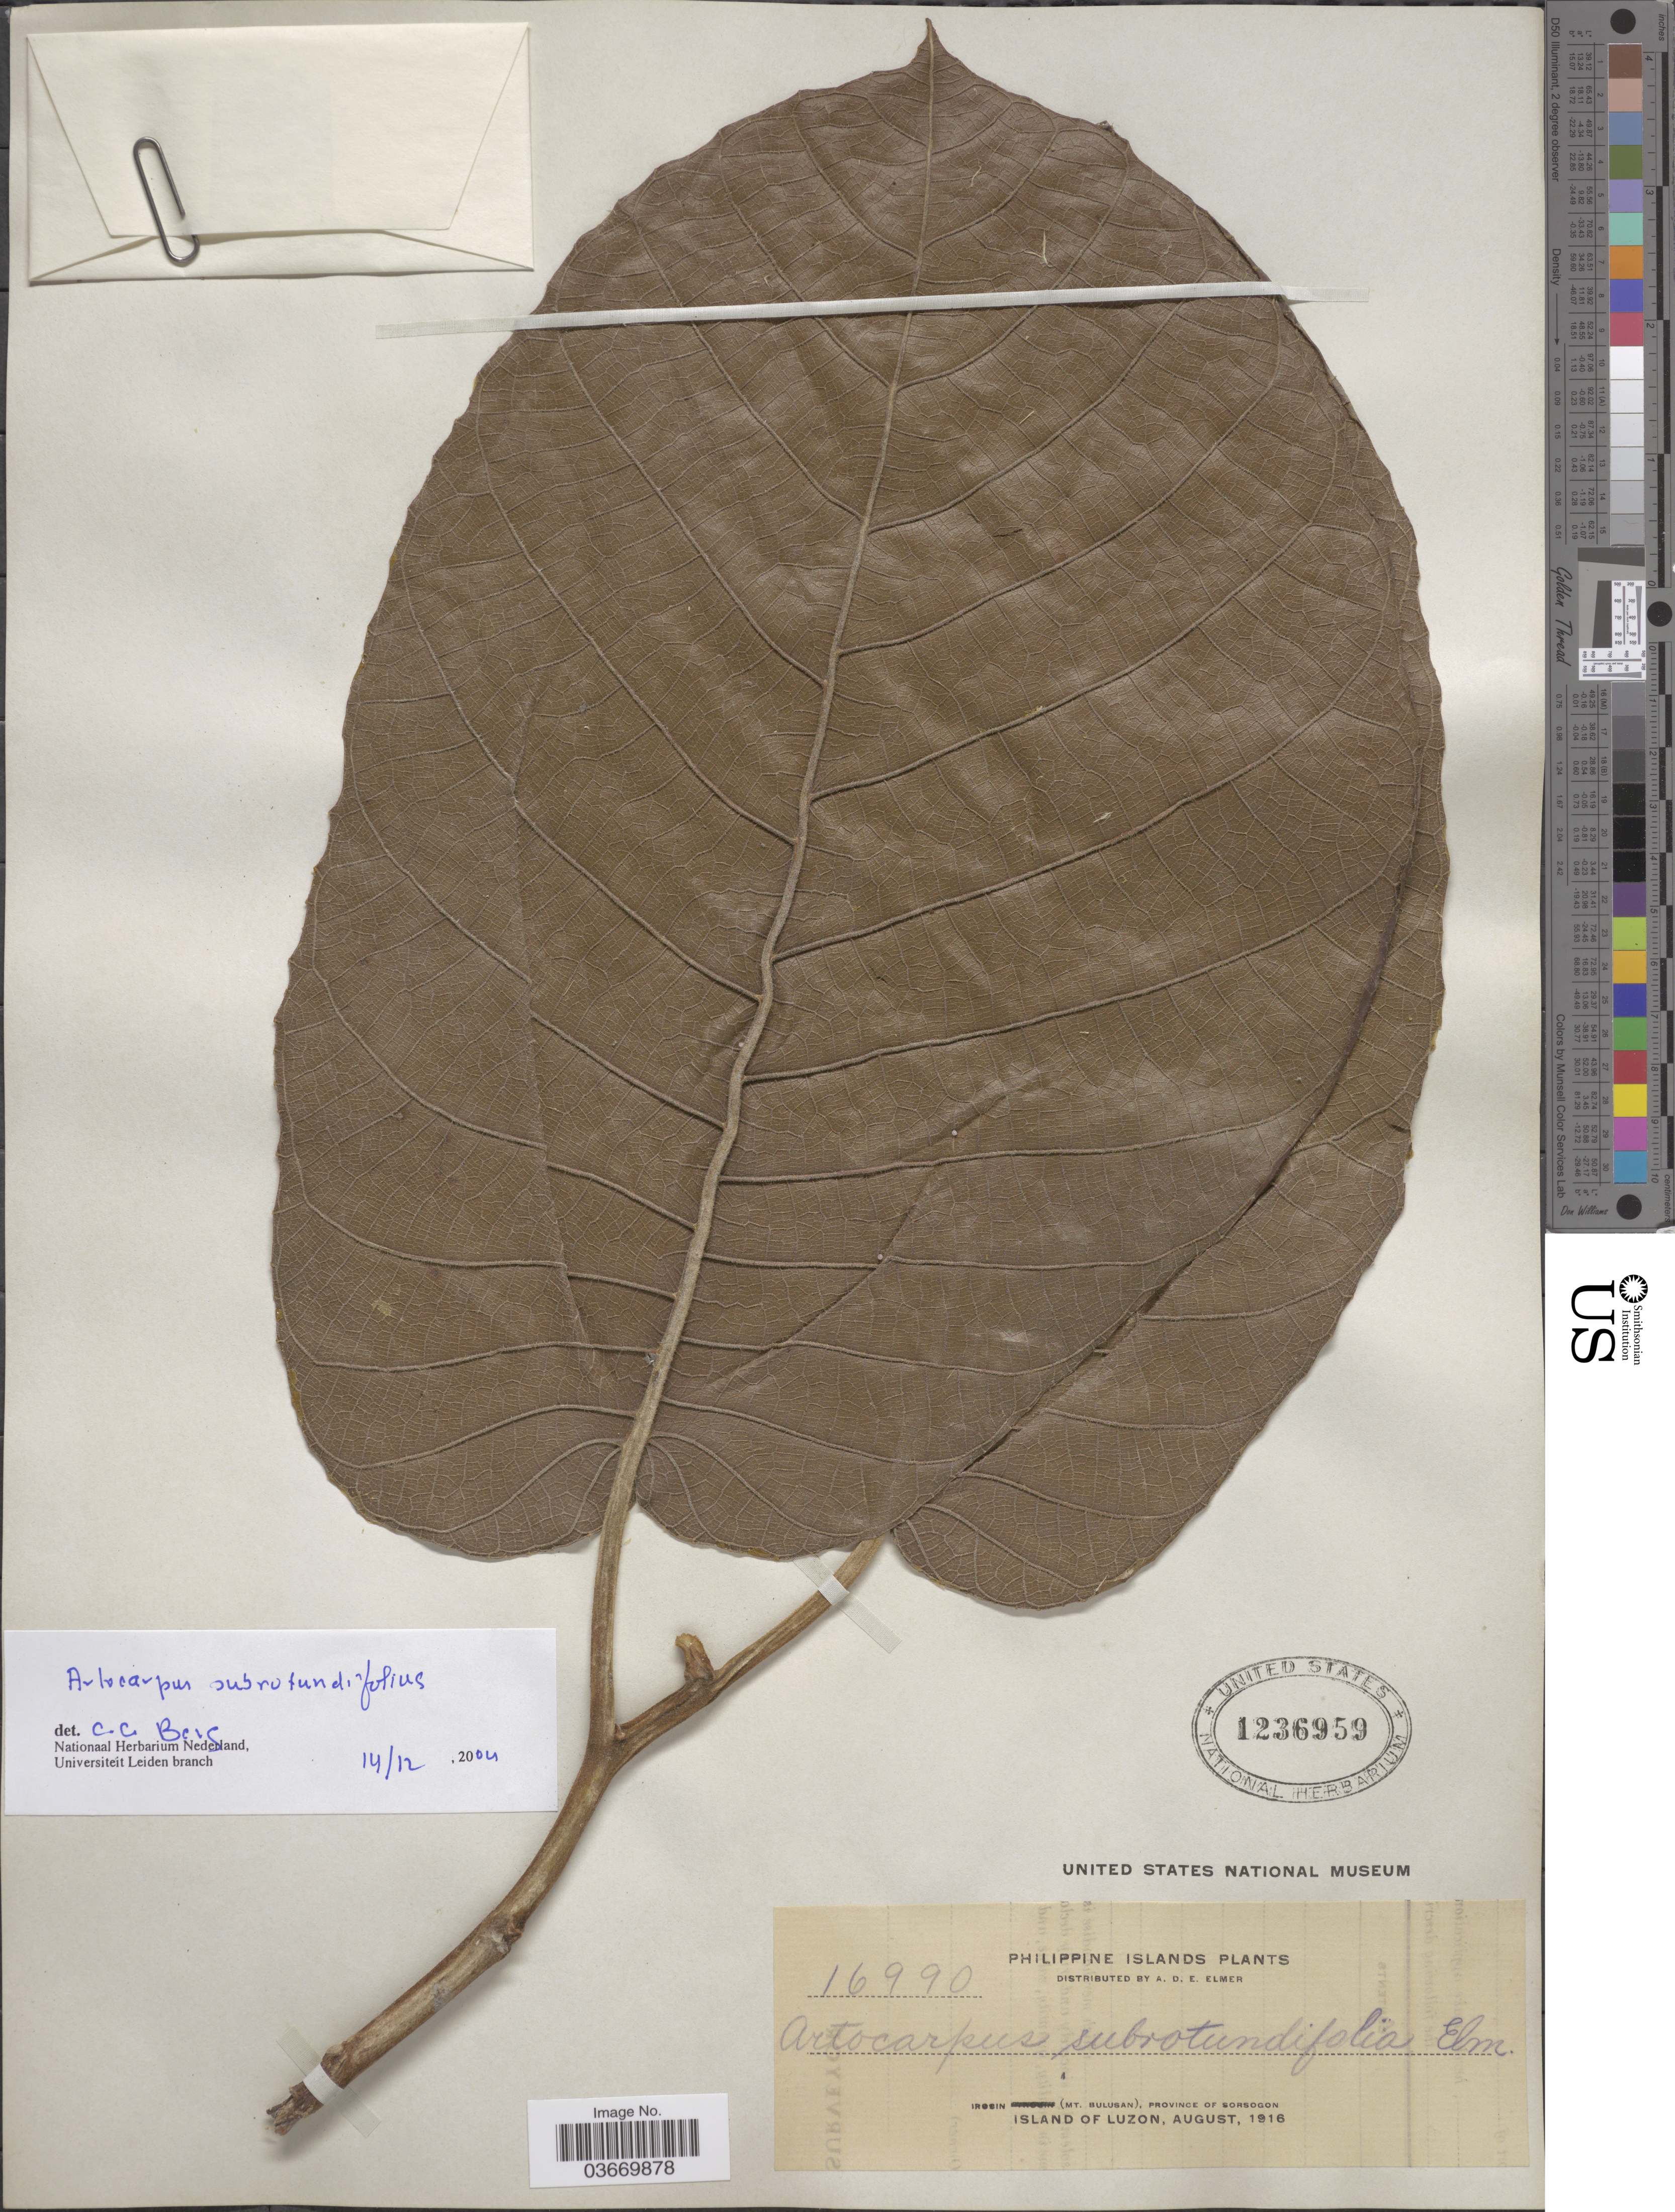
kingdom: Plantae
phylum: Tracheophyta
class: Magnoliopsida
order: Rosales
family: Moraceae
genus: Artocarpus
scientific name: Artocarpus subrotundifolius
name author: Elmer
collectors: A. D. E. Elmer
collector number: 16990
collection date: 1916-08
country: Philippines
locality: Philippine Islands. Irosin (Mt. Bulusan), Province of Sorsogon. Island of Luzon.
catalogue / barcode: US 1236959